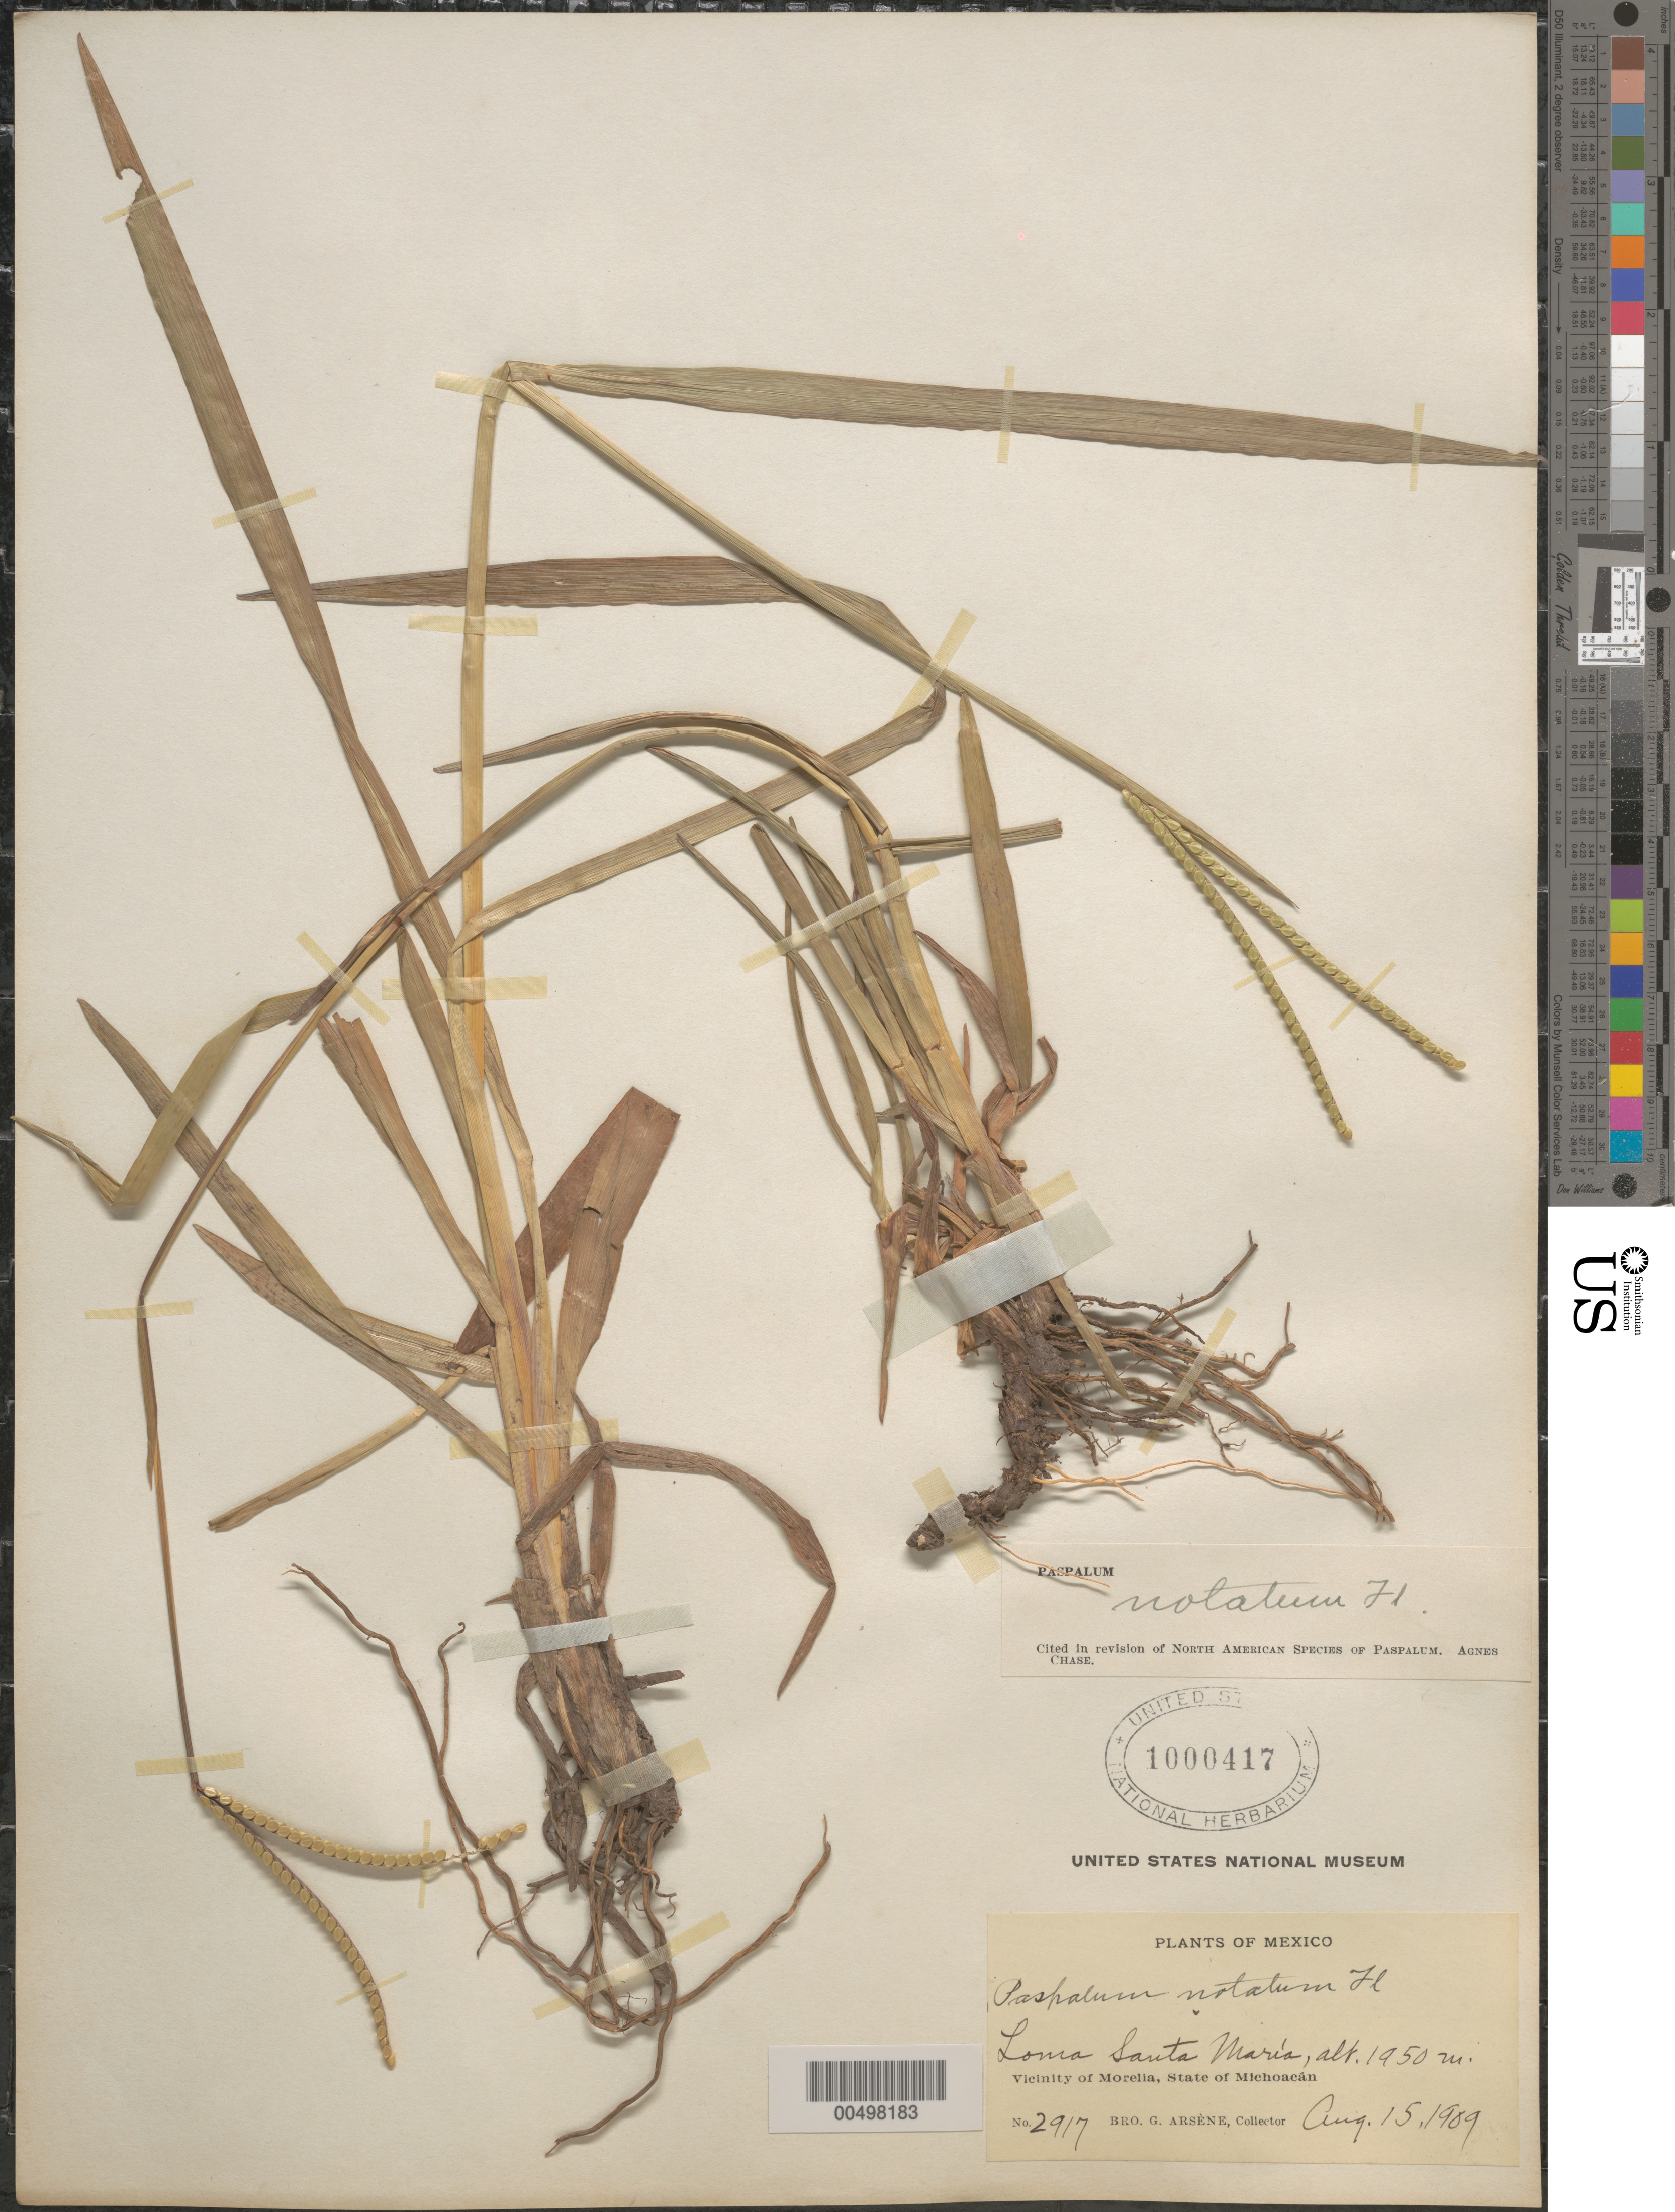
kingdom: Plantae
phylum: Tracheophyta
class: Liliopsida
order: Poales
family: Poaceae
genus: Paspalum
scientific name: Paspalum notatum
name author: Flüggé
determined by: Chase, [M.] Agnes, (US)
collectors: Bro. G. Arsène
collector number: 2917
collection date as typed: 15 Aug 1909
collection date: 1909-08-15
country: Mexico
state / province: Michoacán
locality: Loma Santa Mar¡a, vicinity of Morelia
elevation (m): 1950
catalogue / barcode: US 1000417